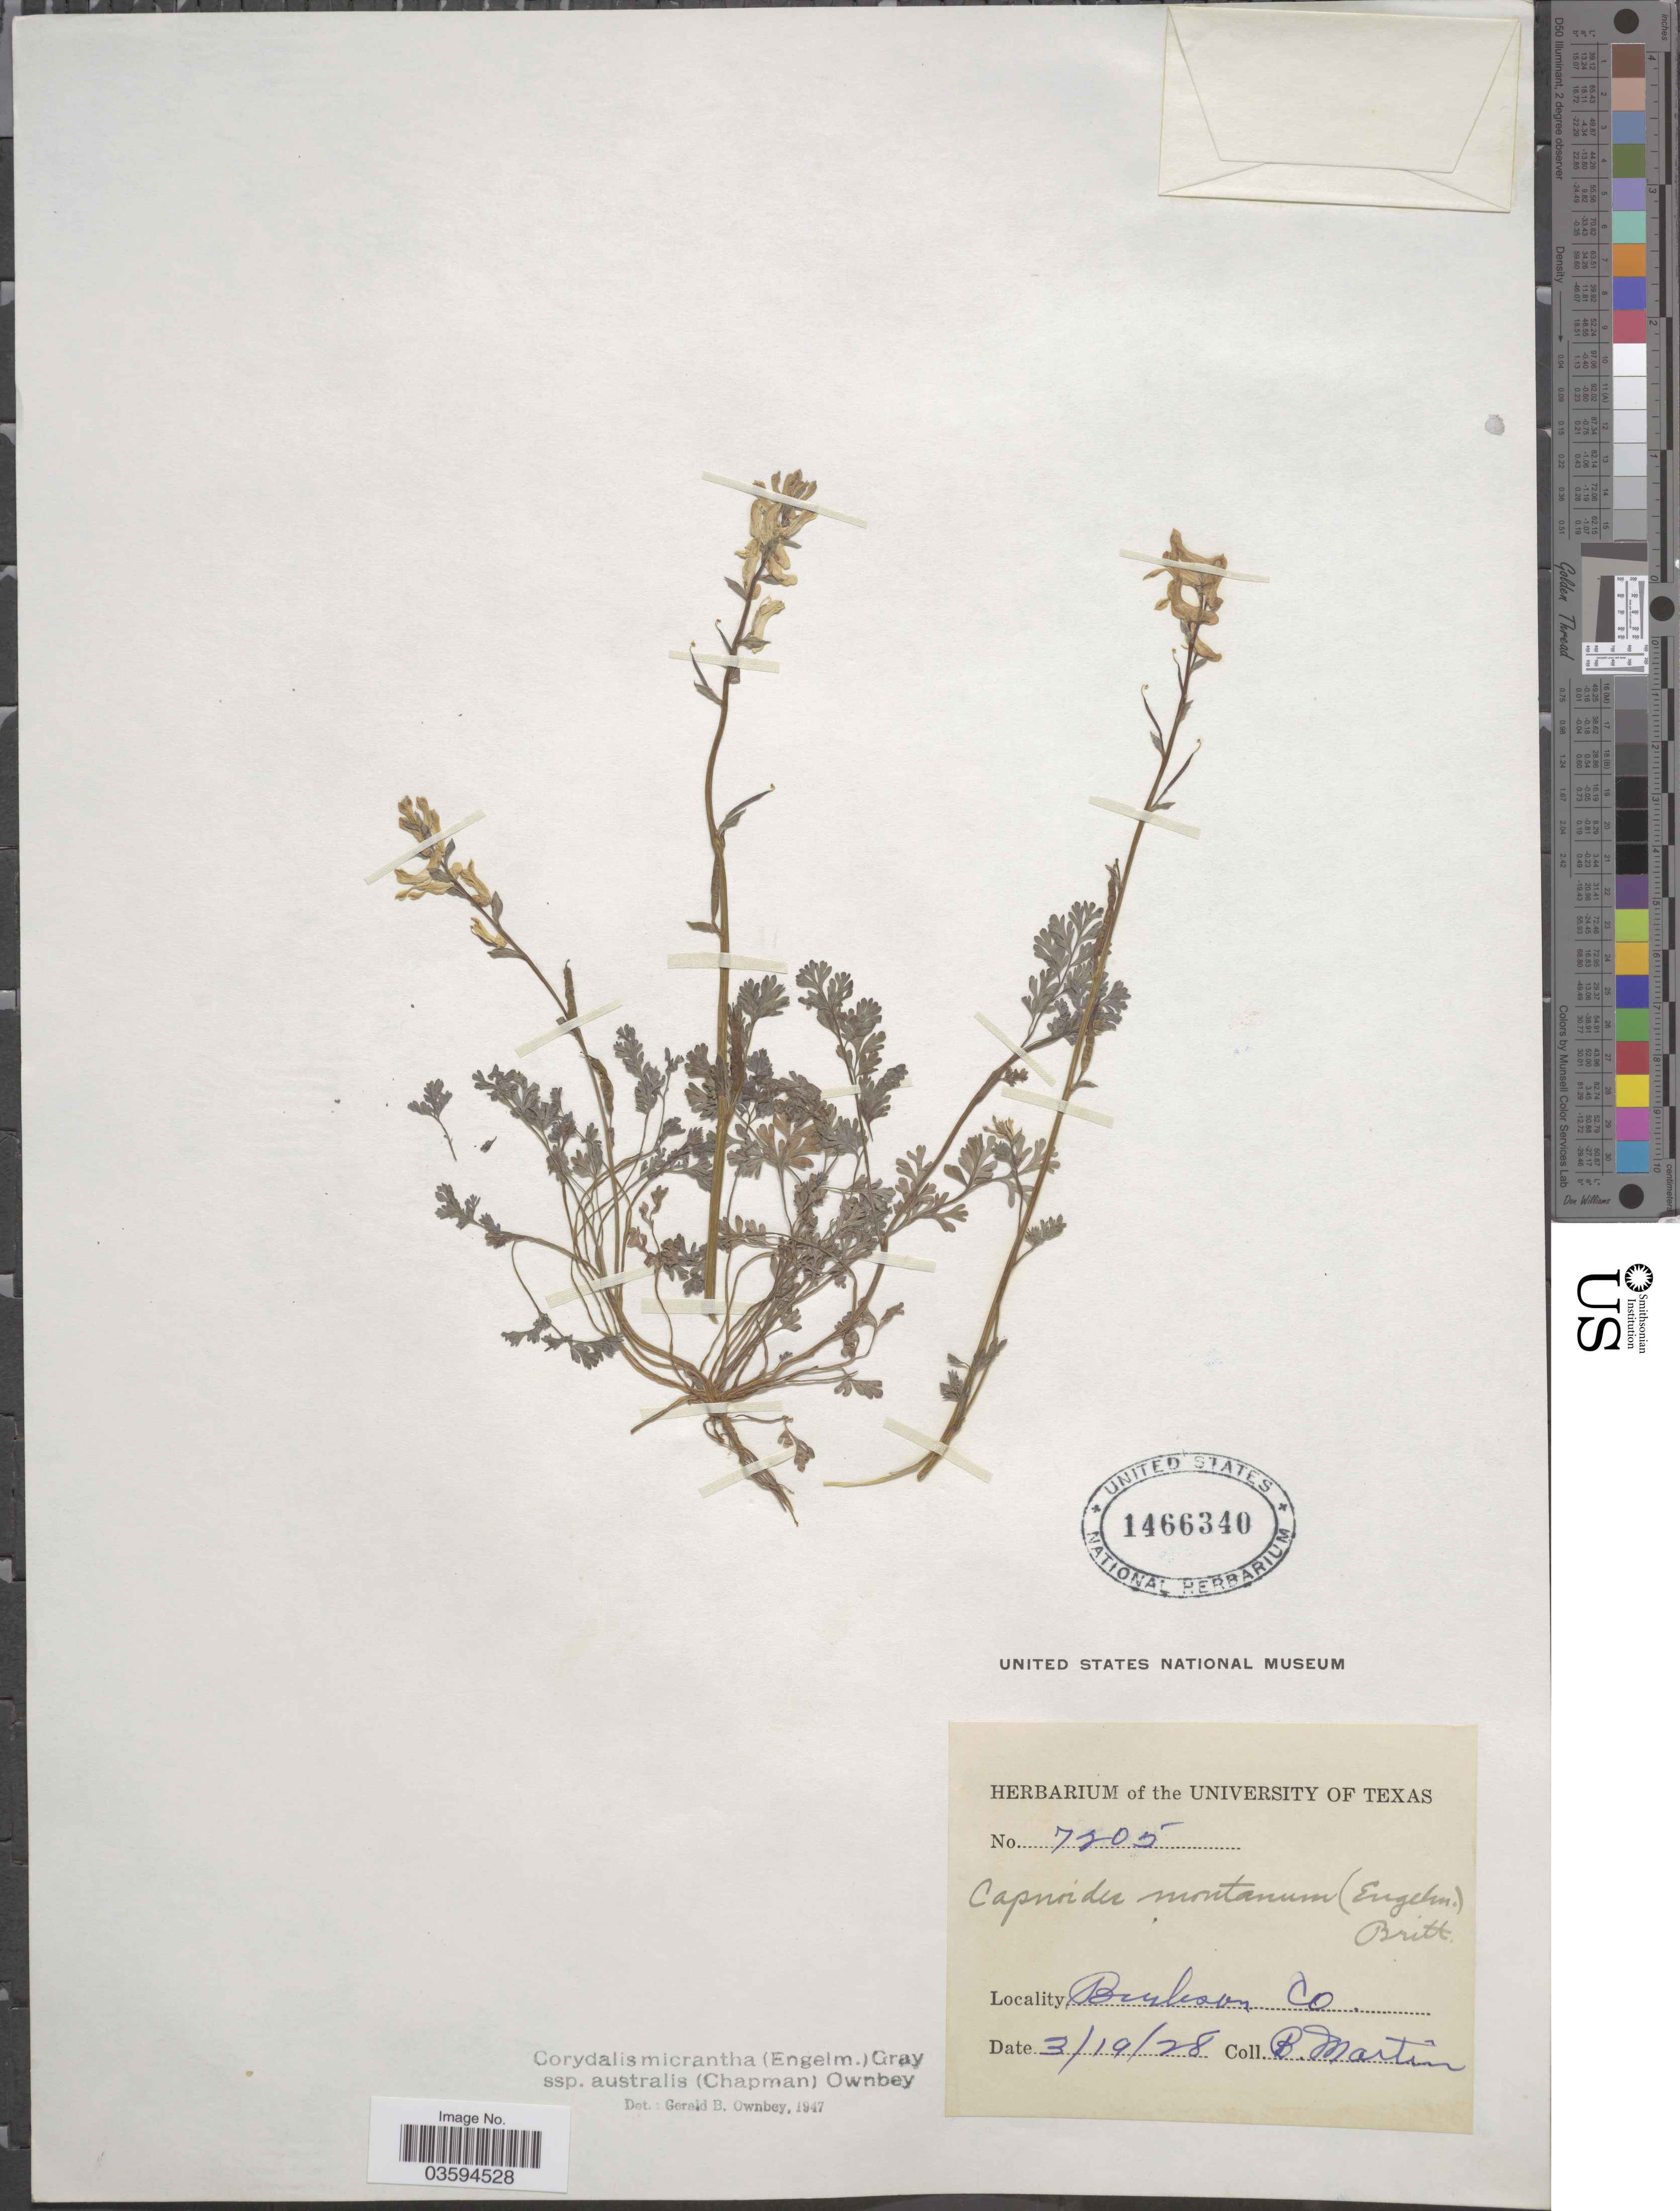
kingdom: Plantae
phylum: Tracheophyta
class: Magnoliopsida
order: Ranunculales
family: Papaveraceae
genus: Corydalis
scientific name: Corydalis micrantha subsp. australis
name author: (Chapm.) G.B. Ownbey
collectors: B. Martin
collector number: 7205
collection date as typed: Transcribed d/m/y: 19/3/28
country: United States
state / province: Texas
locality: Burleson Co.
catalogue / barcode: US 1466340